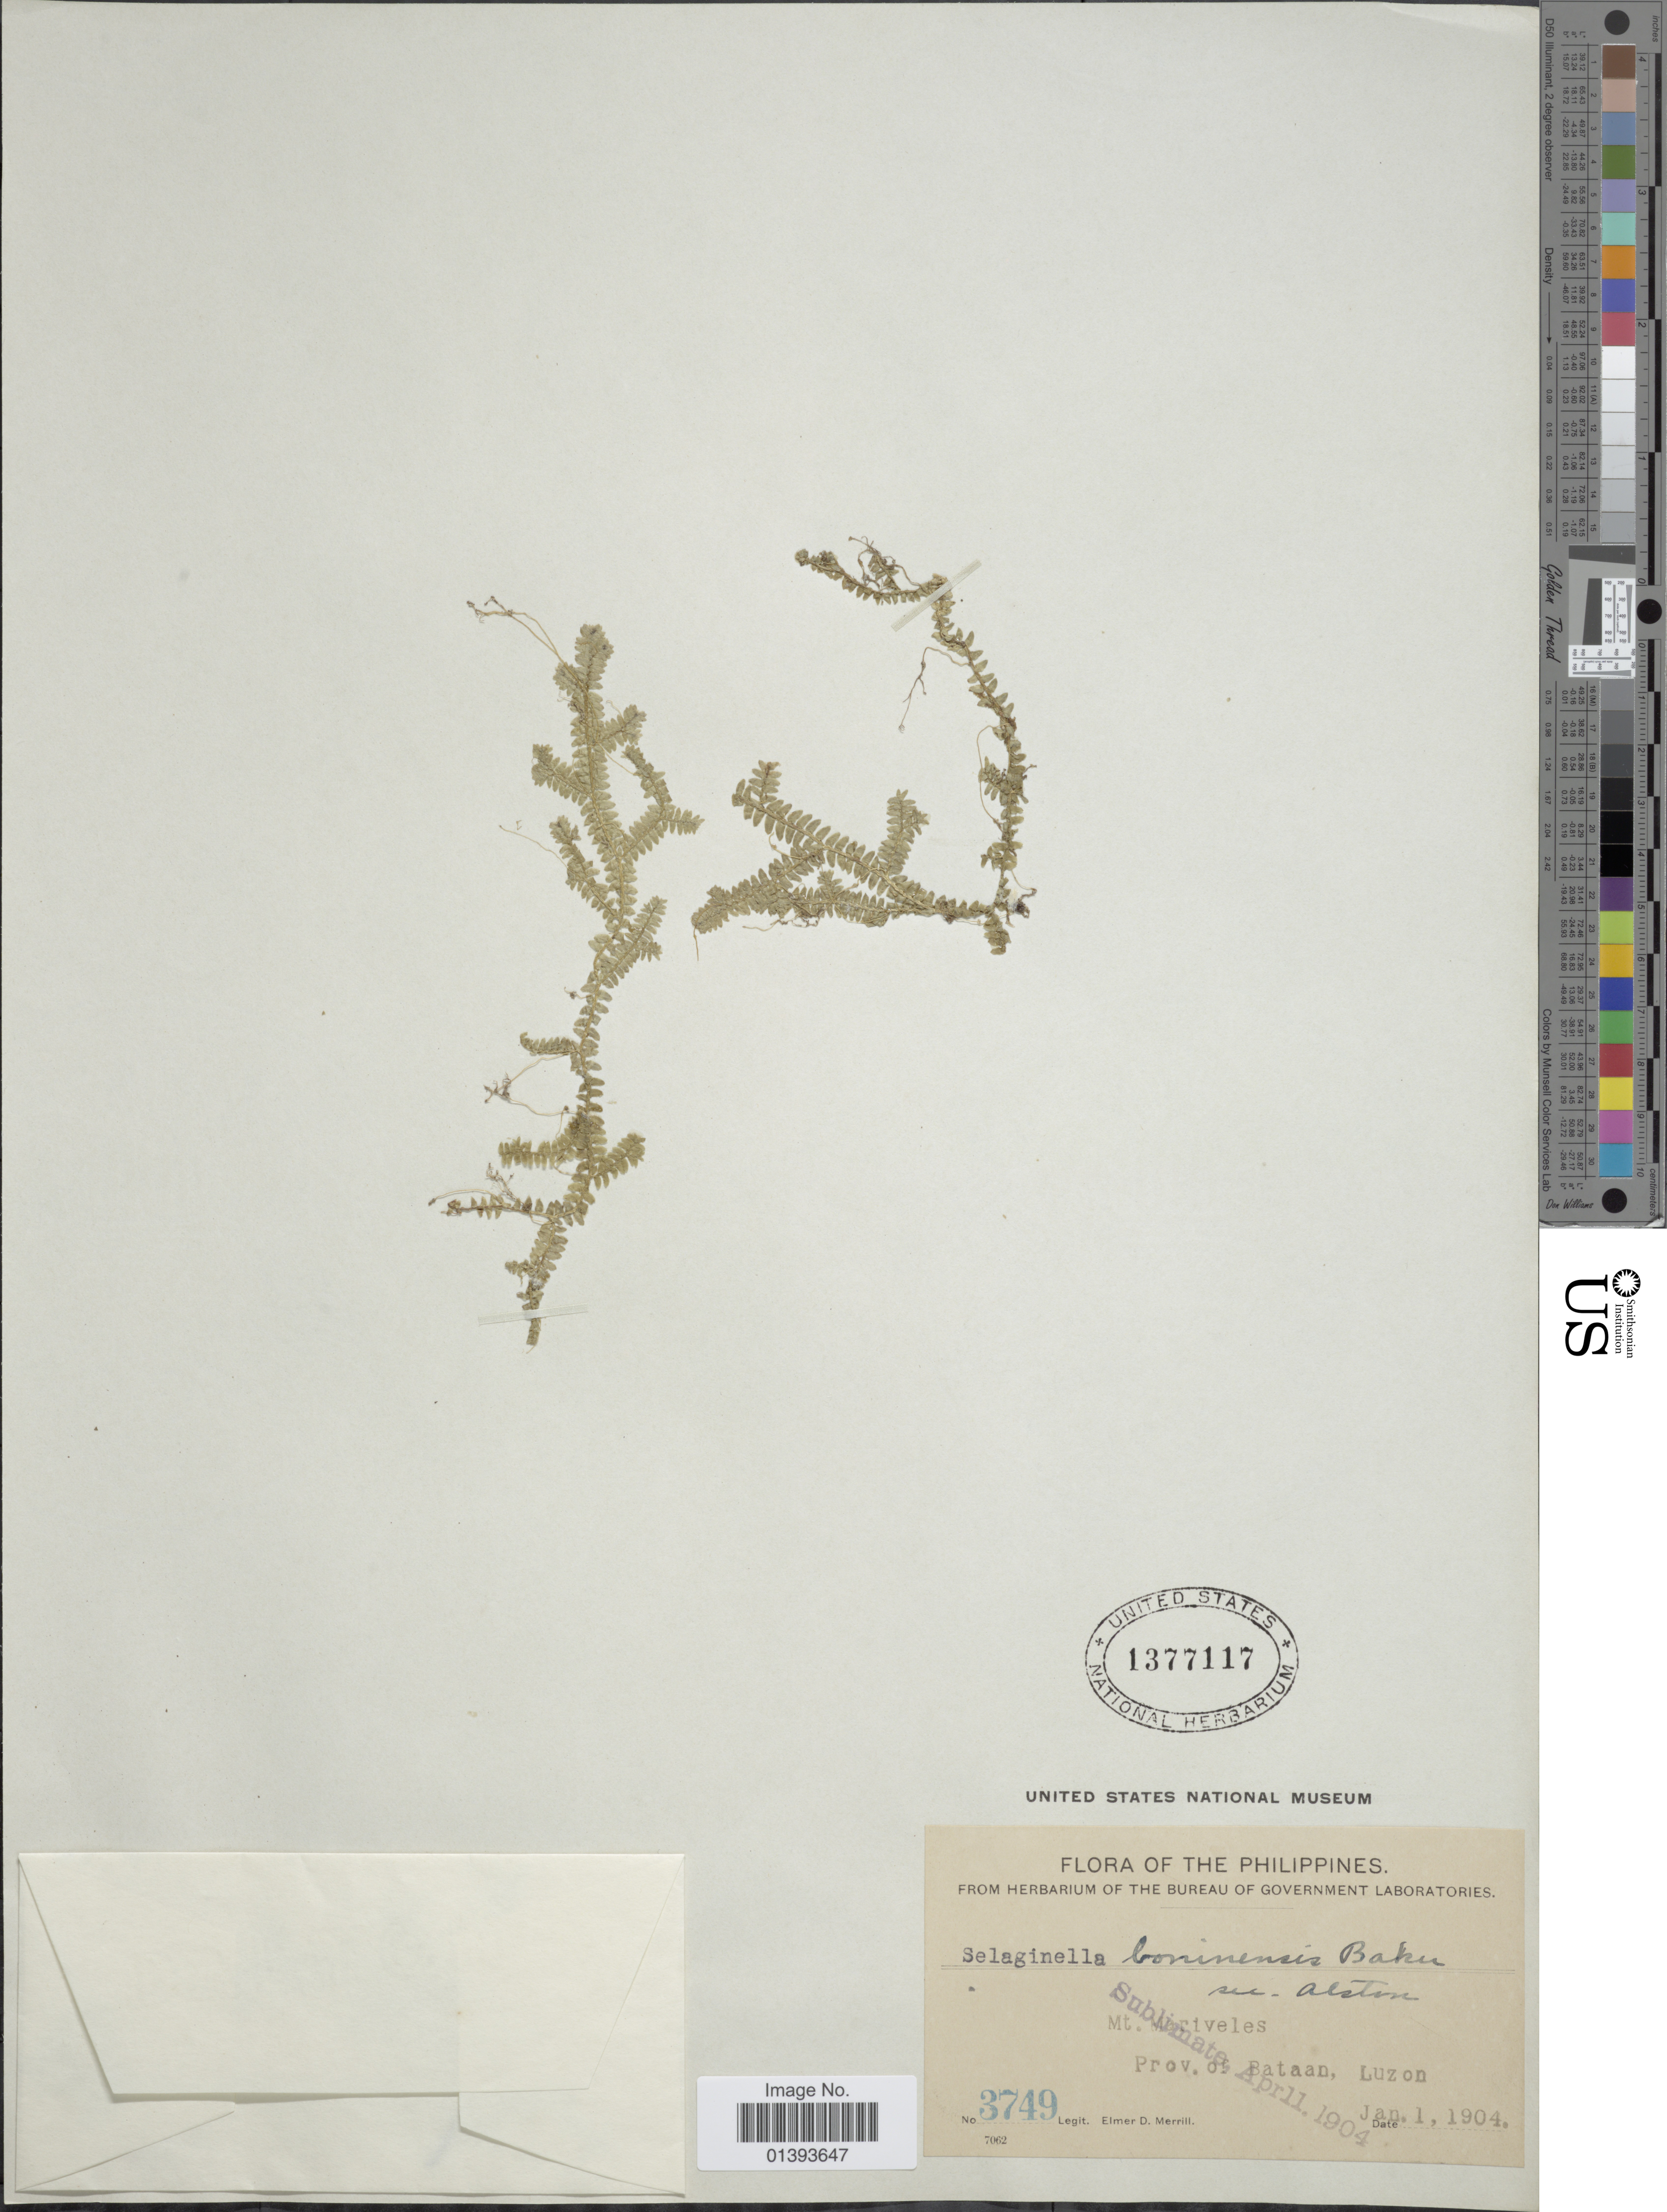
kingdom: Plantae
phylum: Tracheophyta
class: Lycopodiopsida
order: Selaginellales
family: Selaginellaceae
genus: Selaginella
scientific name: Selaginella boninensis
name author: Baker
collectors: E. D. Merrill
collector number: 3749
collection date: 1904-01-01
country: Philippines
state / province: Central Luzon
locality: Mt.Miriveles, prov. of Bataan, Luzon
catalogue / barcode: US 1377117